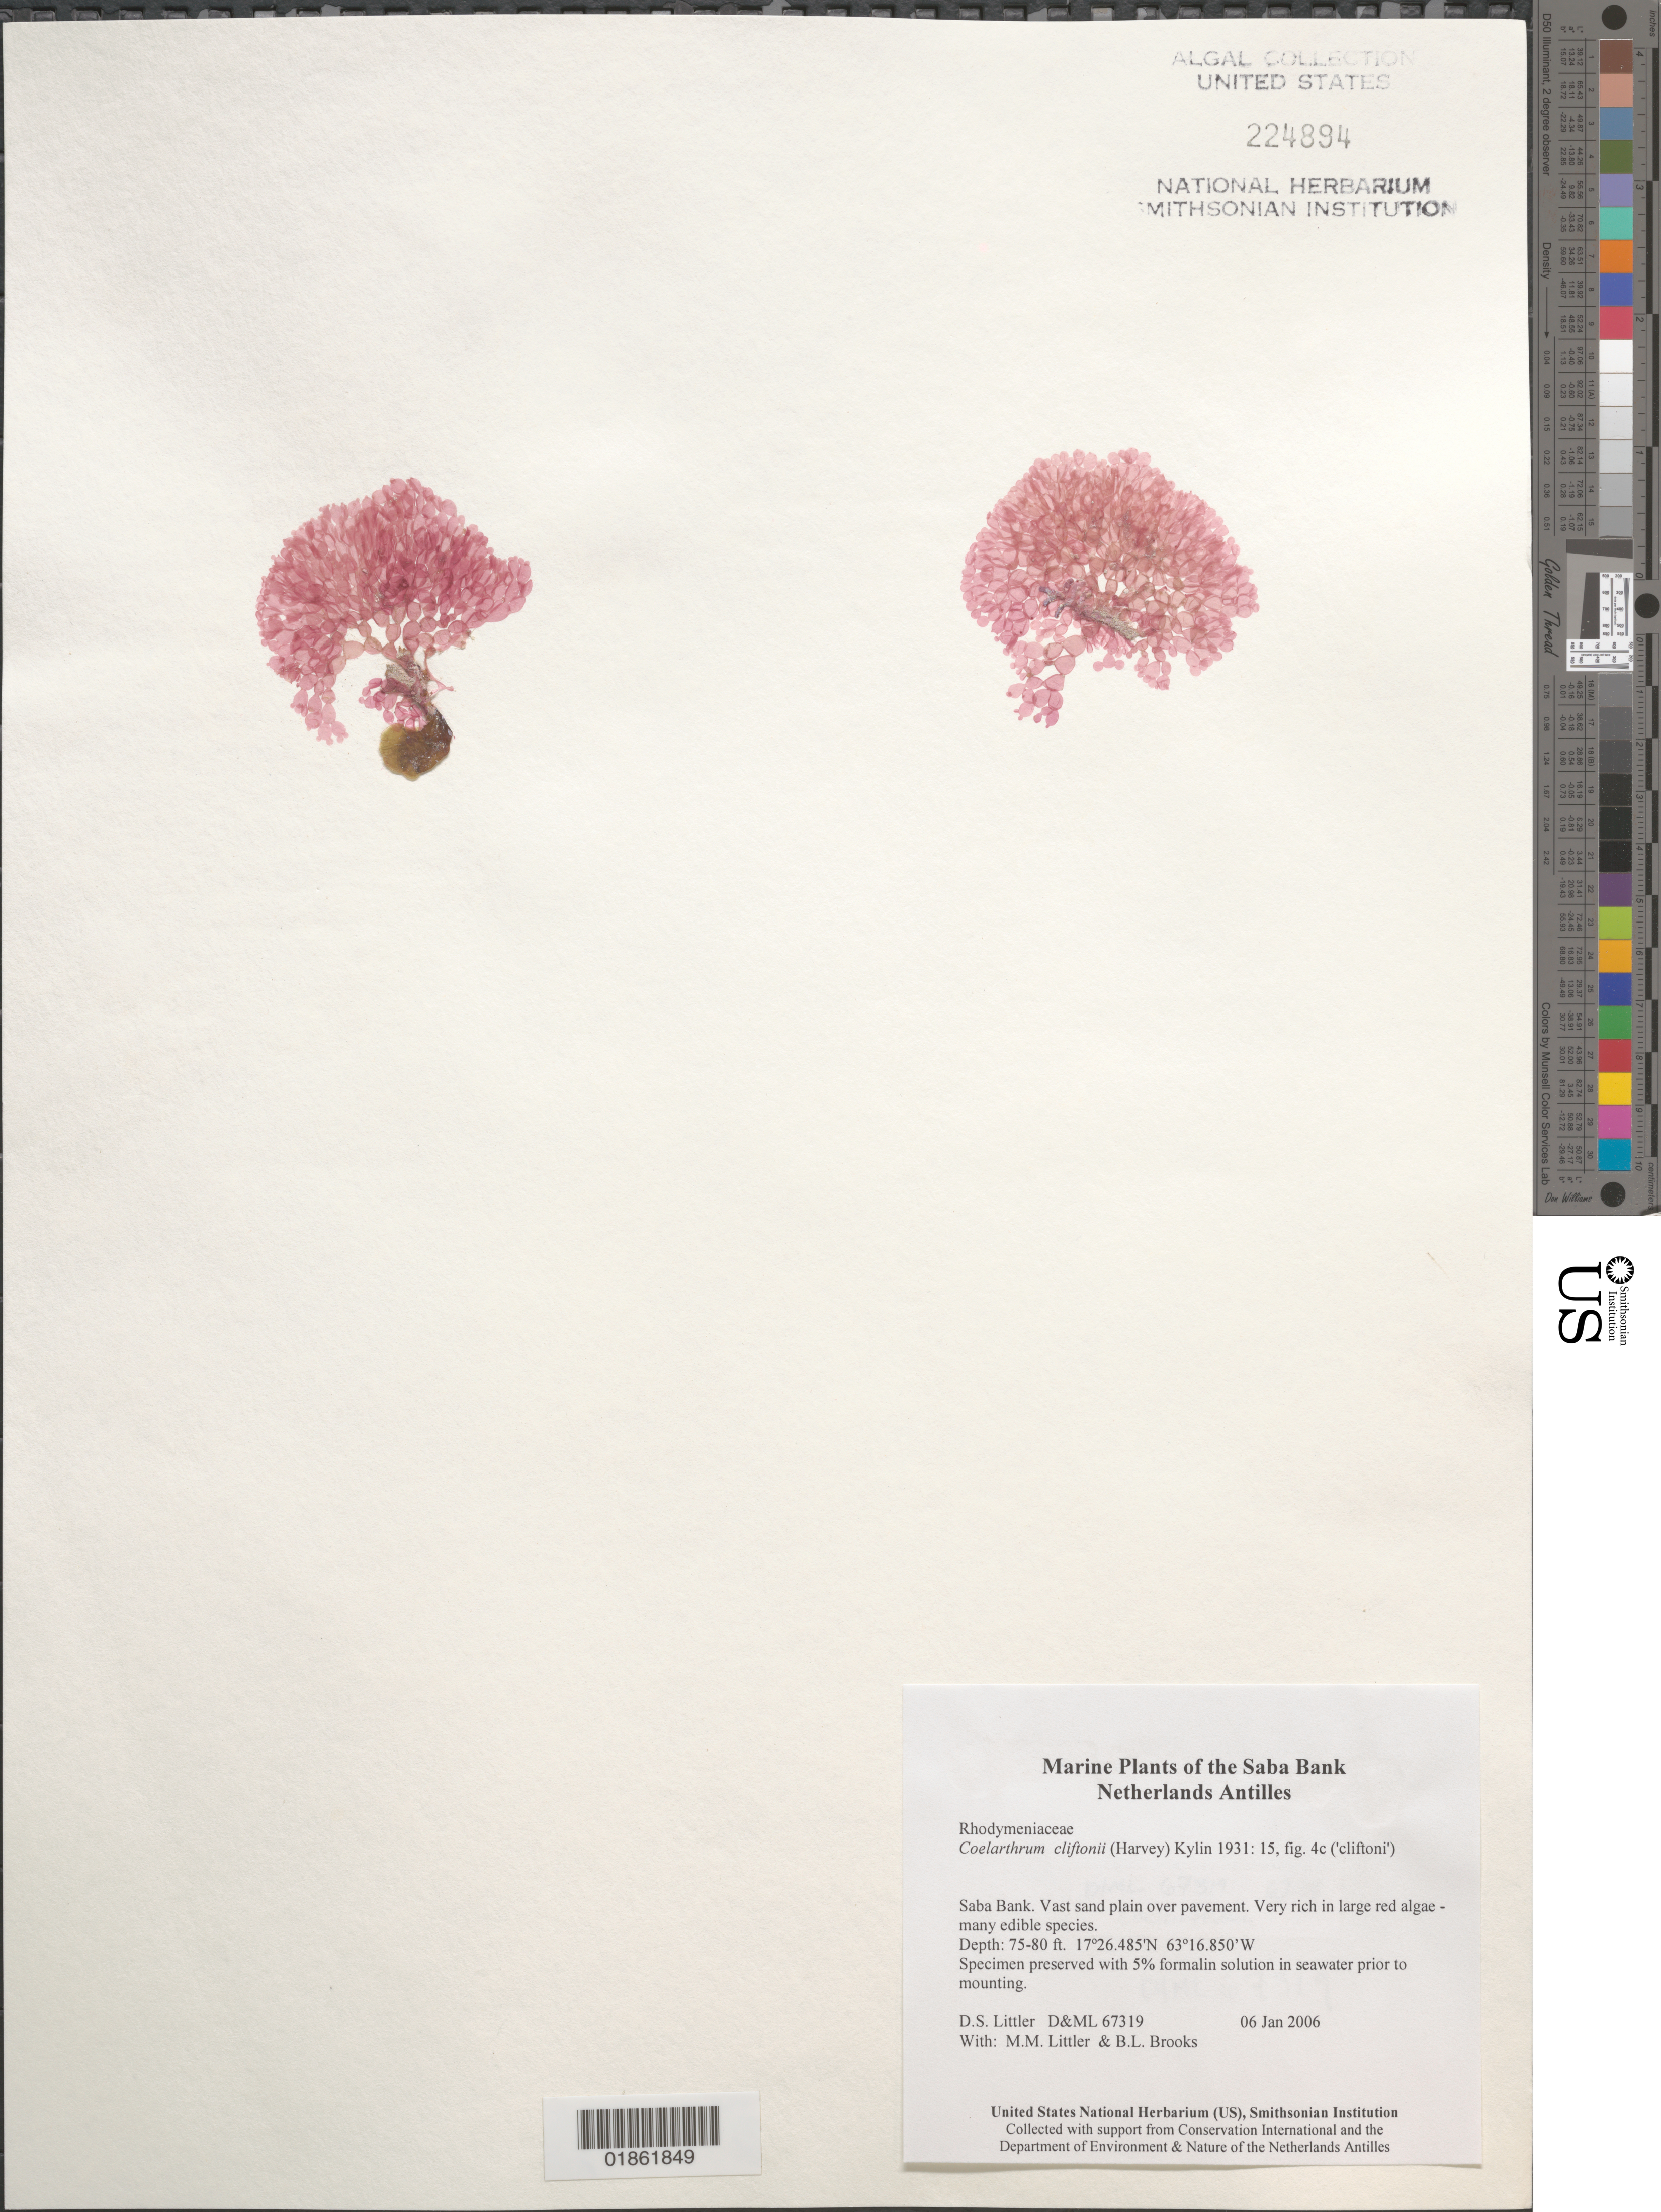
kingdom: Plantae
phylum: Rhodophyta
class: Florideophyceae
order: Rhodymeniales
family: Rhodymeniaceae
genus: Coelarthrum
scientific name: Coelarthrum cliftonii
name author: (Harv.) Kylin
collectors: M. M. Littler, D. S. Littler & B. Brooks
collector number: D&ML 67319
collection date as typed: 06 Jan 2006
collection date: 2006-01-06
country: Netherlands Antilles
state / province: ABC Islands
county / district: Saba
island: Saba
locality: Algae flats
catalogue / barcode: US 224894